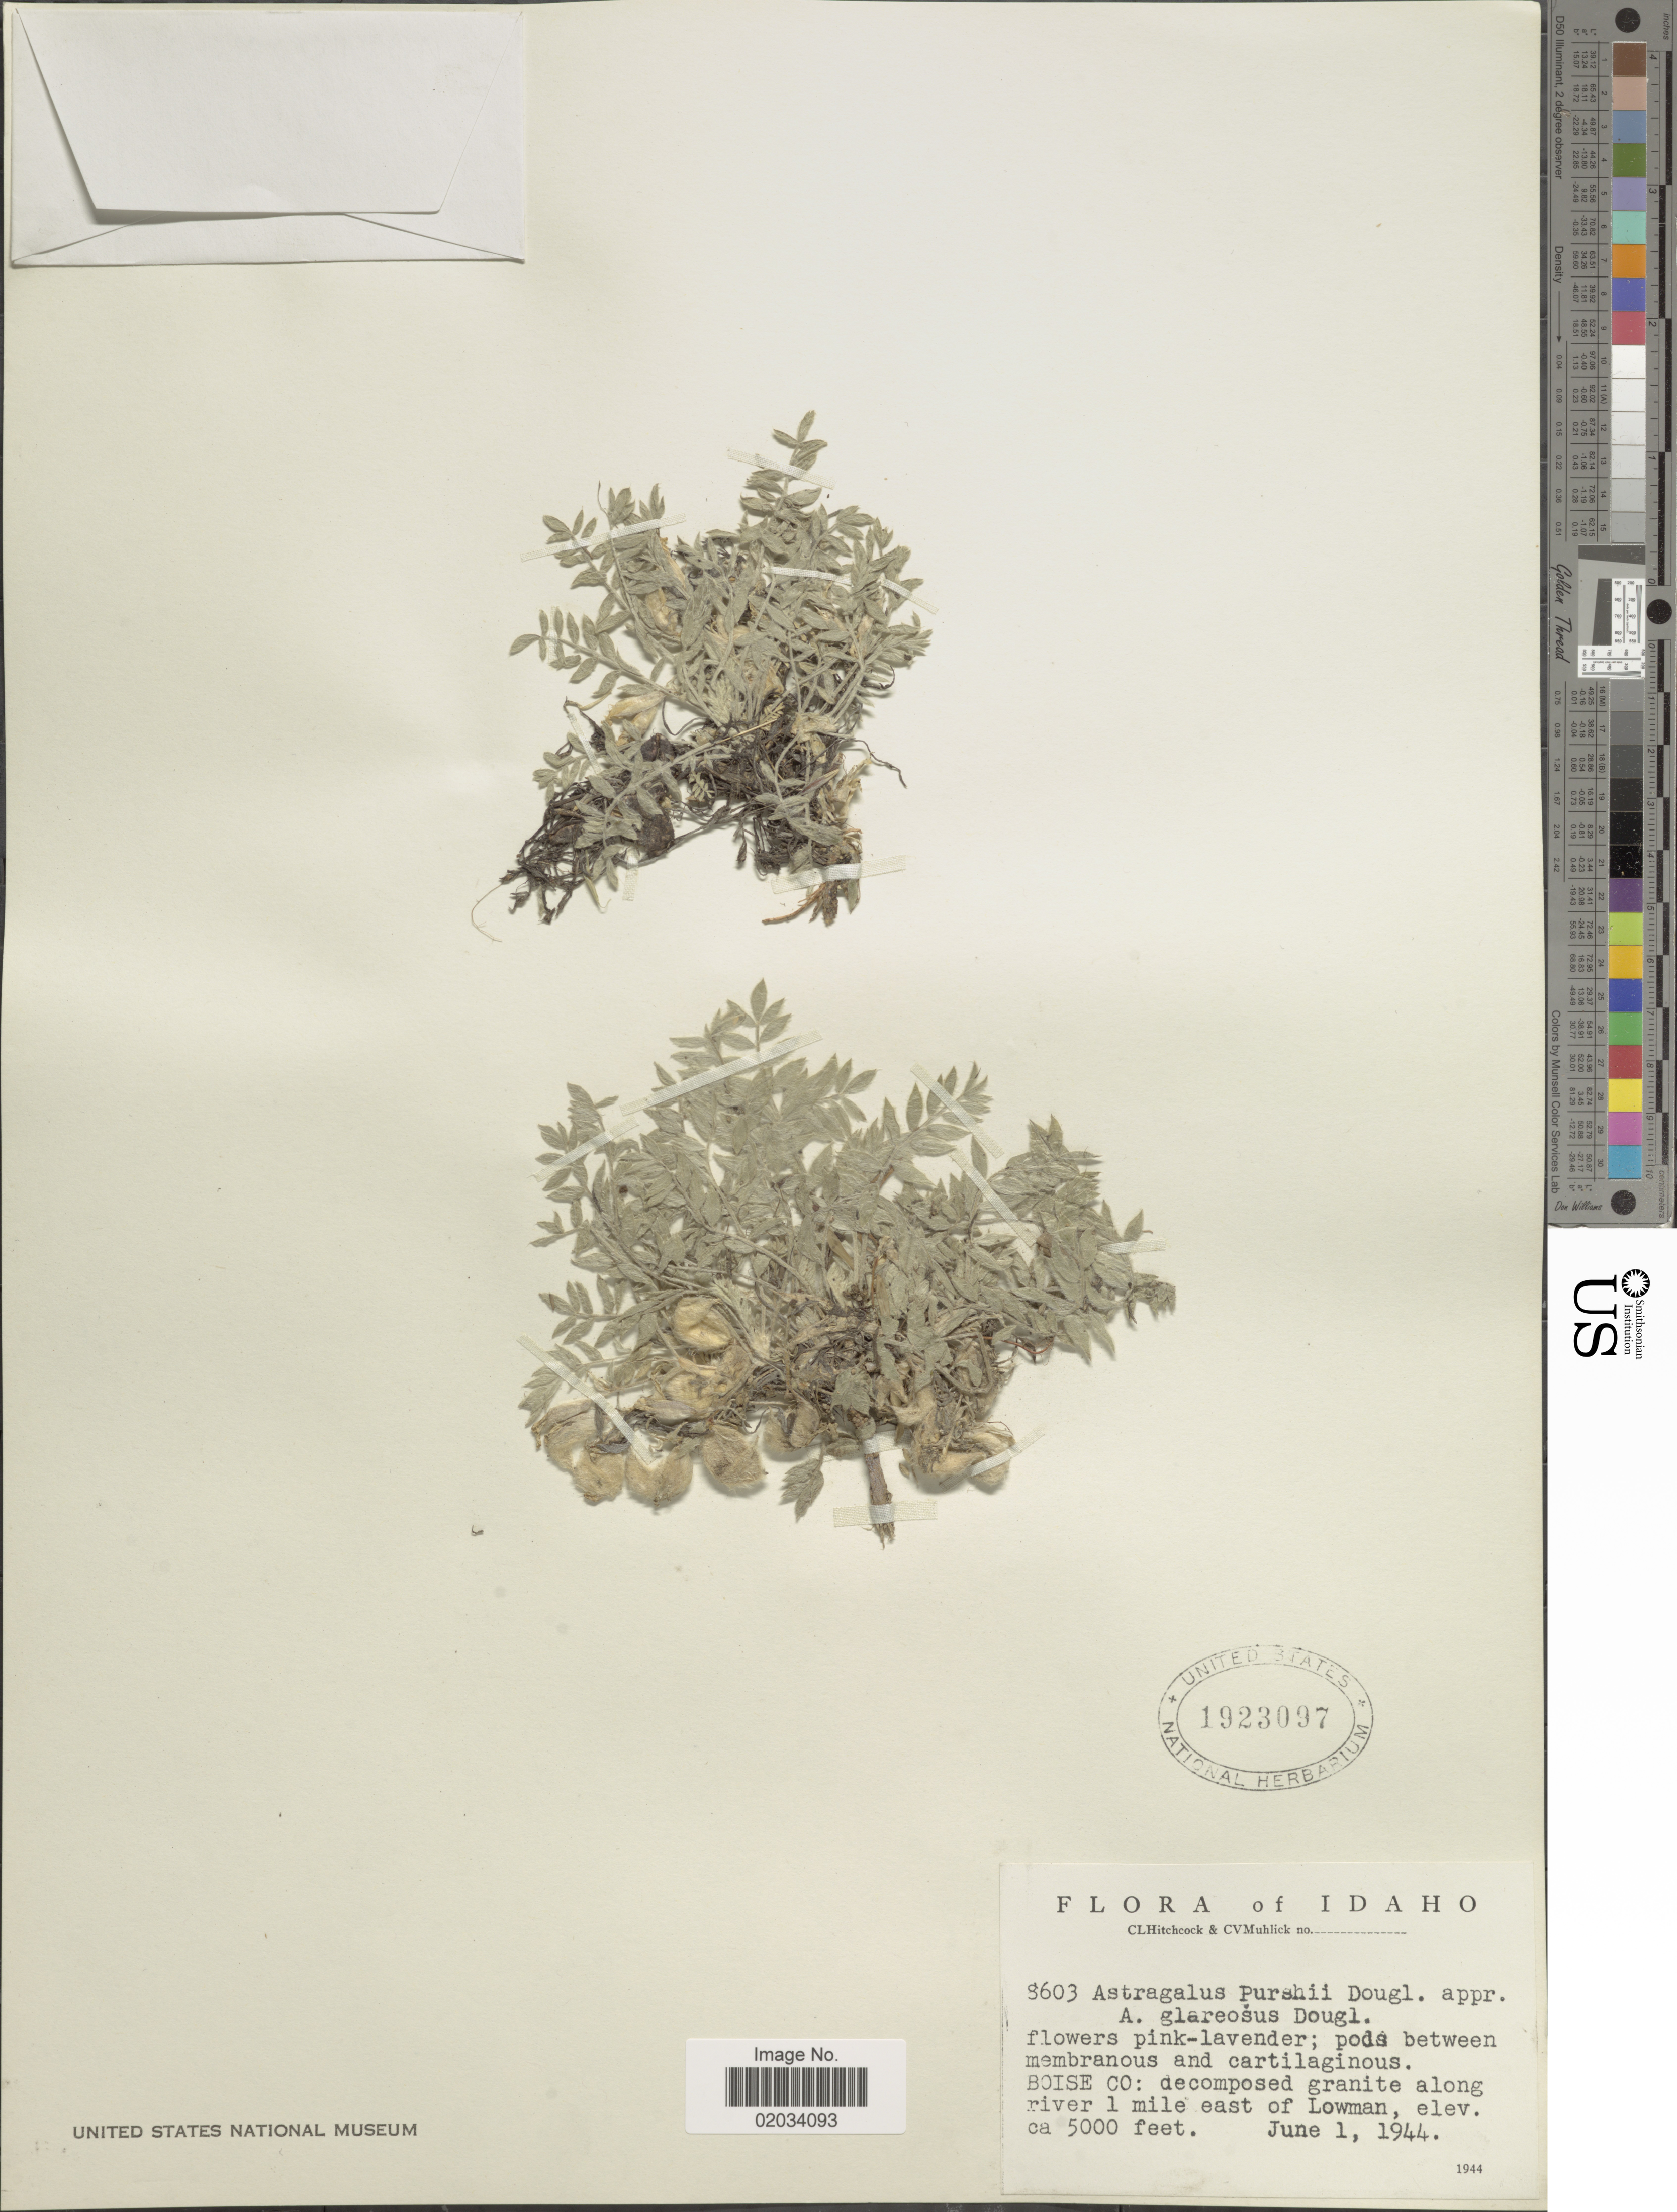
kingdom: Plantae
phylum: Tracheophyta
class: Magnoliopsida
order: Fabales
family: Fabaceae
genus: Astragalus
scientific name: Astragalus purshii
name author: Douglas ex Hook.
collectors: C. L. Hitchcock & C. V. Muhlick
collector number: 8603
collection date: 1944-06-01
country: United States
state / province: Idaho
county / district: Boise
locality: decomposed granite along river 1 mile east of Lowman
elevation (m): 1524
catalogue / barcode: US 1923097